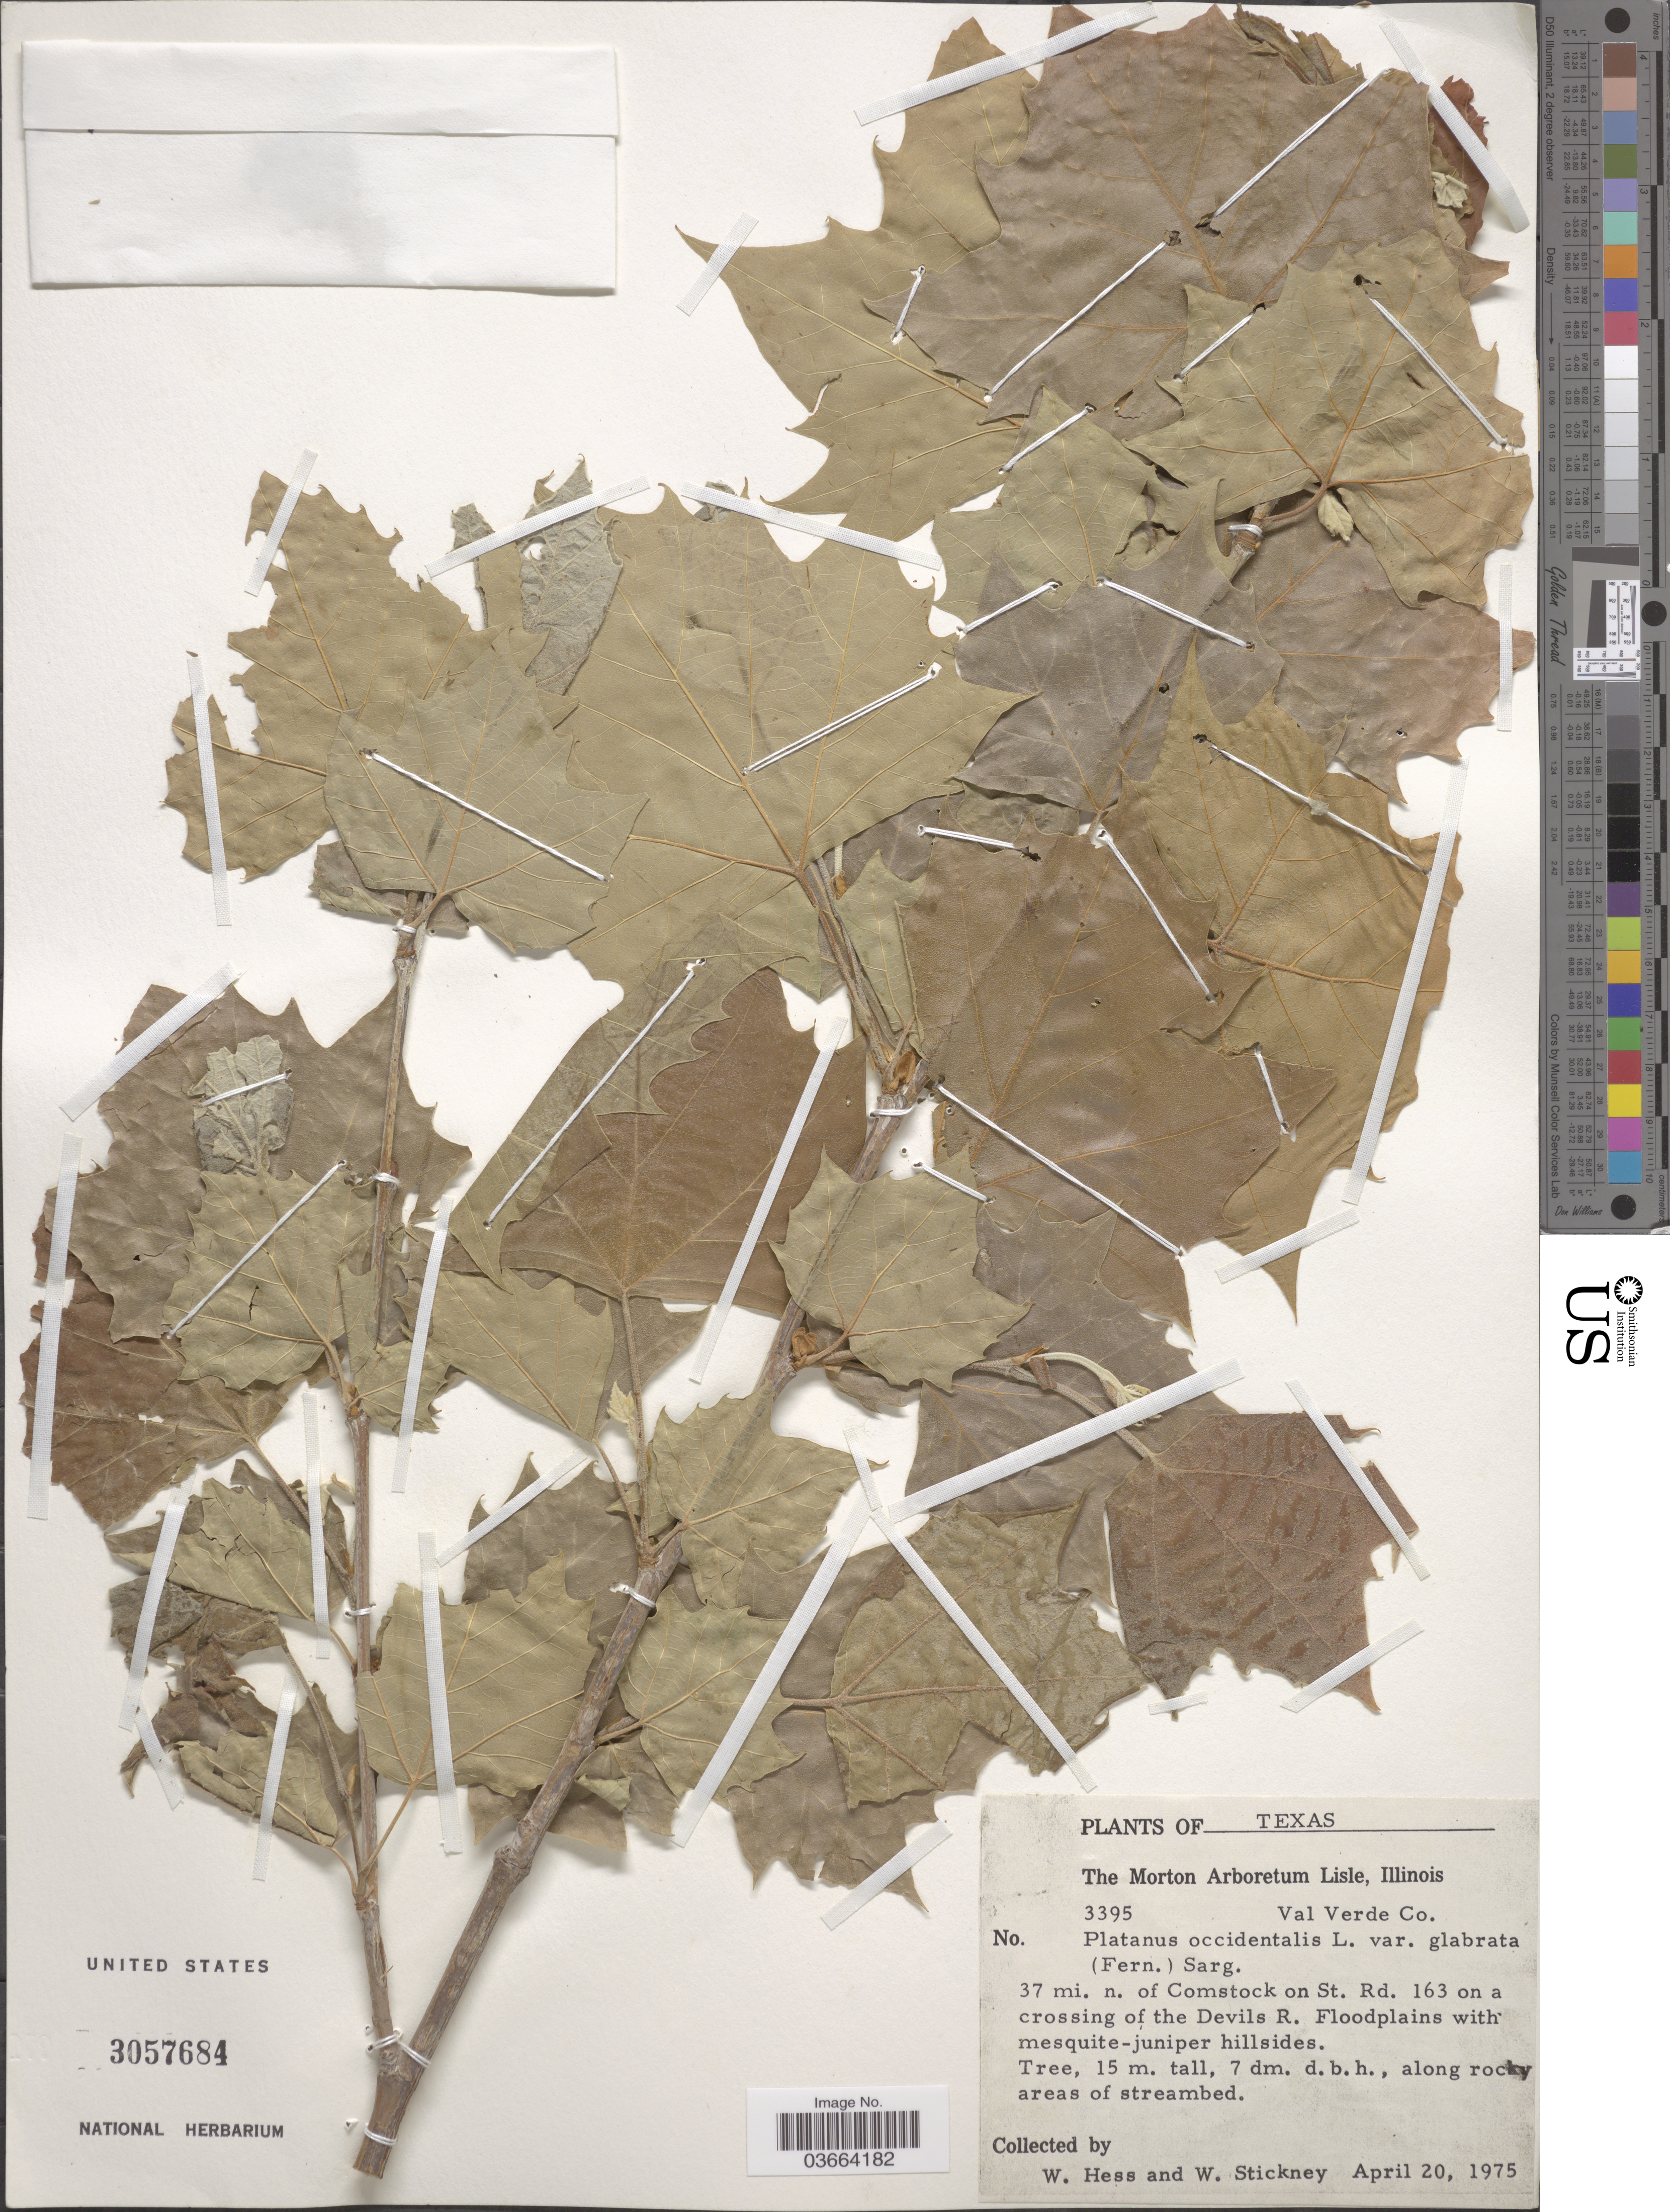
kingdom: Plantae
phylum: Tracheophyta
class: Magnoliopsida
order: Proteales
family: Platanaceae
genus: Platanus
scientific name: Platanus occidentalis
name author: L.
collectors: W. Hess & W. Stickney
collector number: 3395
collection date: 1975-04-20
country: United States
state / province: Texas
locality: Val Verde Co. 37 mi. n. of Comstock on St. Rd. 163 on a crossing of the Devils R.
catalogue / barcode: US 3057684